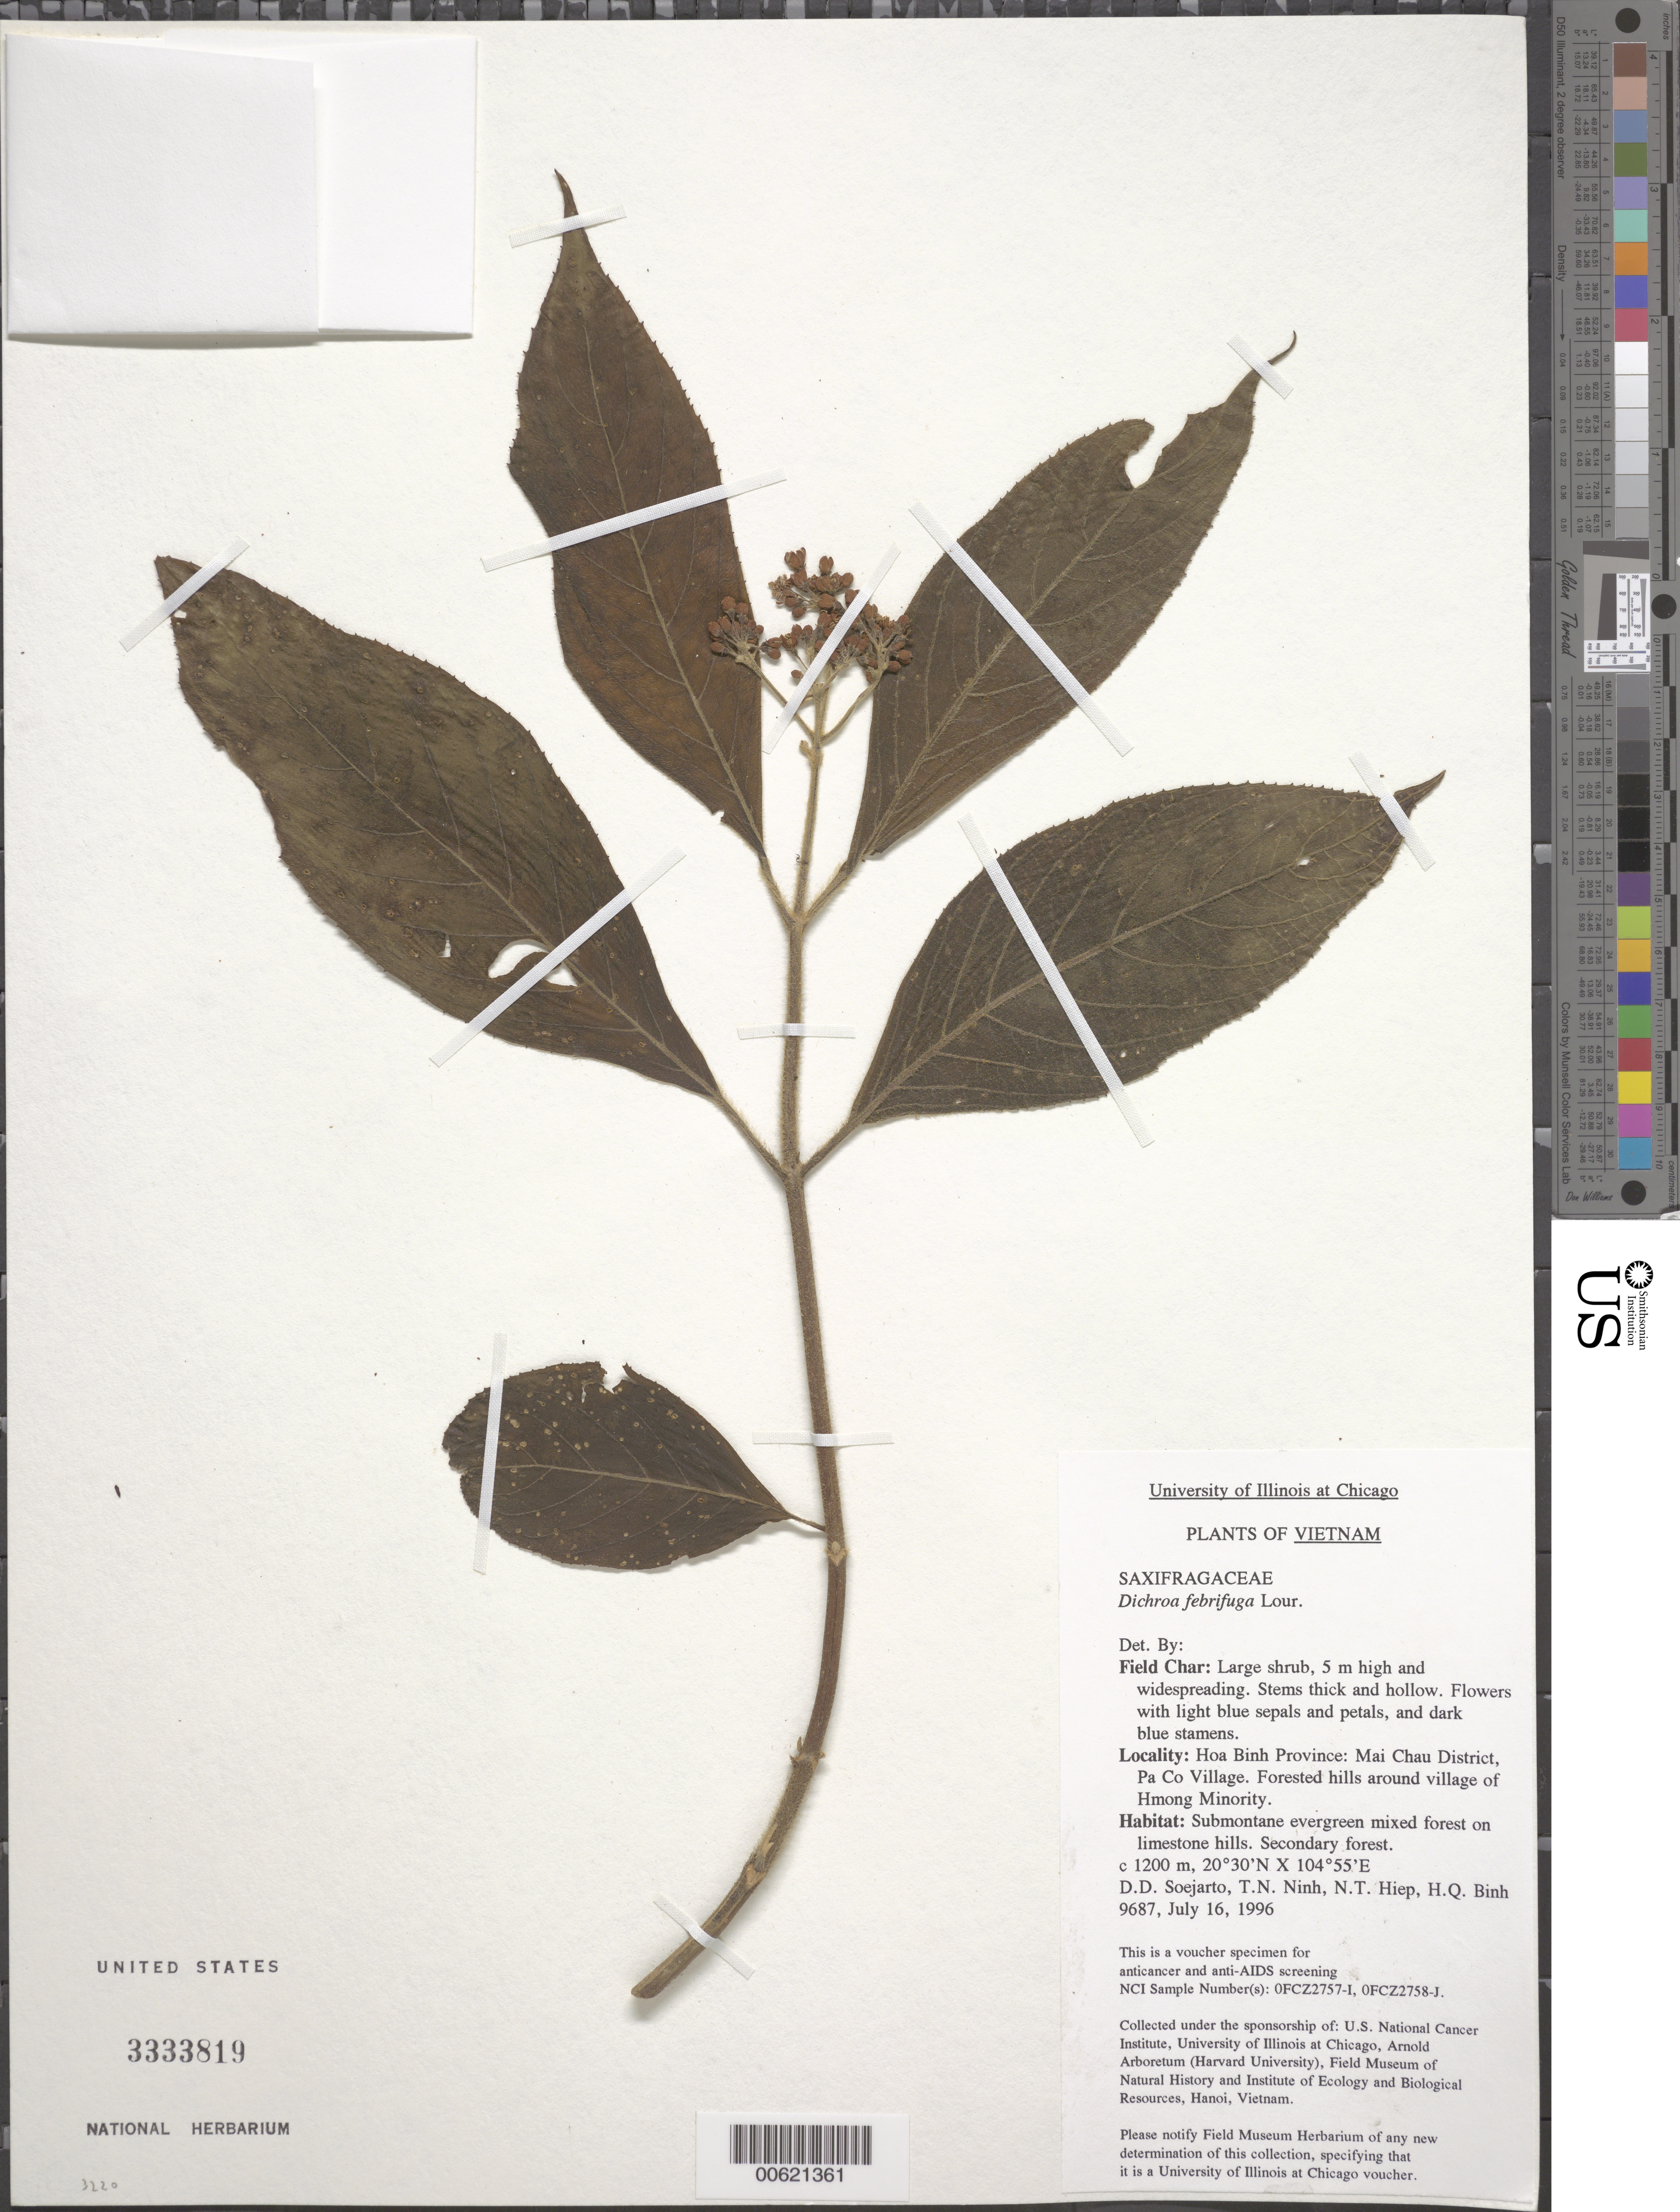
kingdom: Plantae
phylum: Tracheophyta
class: Magnoliopsida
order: Cornales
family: Hydrangeaceae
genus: Hydrangea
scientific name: Hydrangea febrifuga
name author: (Lour.) Y. De Smet & C. Granados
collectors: D. D. Soejarto, T. N. Ninh, N. T. Hiep & H. Q. Binh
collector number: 9687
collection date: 1996-07-16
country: Vietnam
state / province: Hoa Binh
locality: Mai Chau District, Pa Co Village. Forested hills around village of Hmong Minority.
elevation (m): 1200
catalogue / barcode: US 3333819